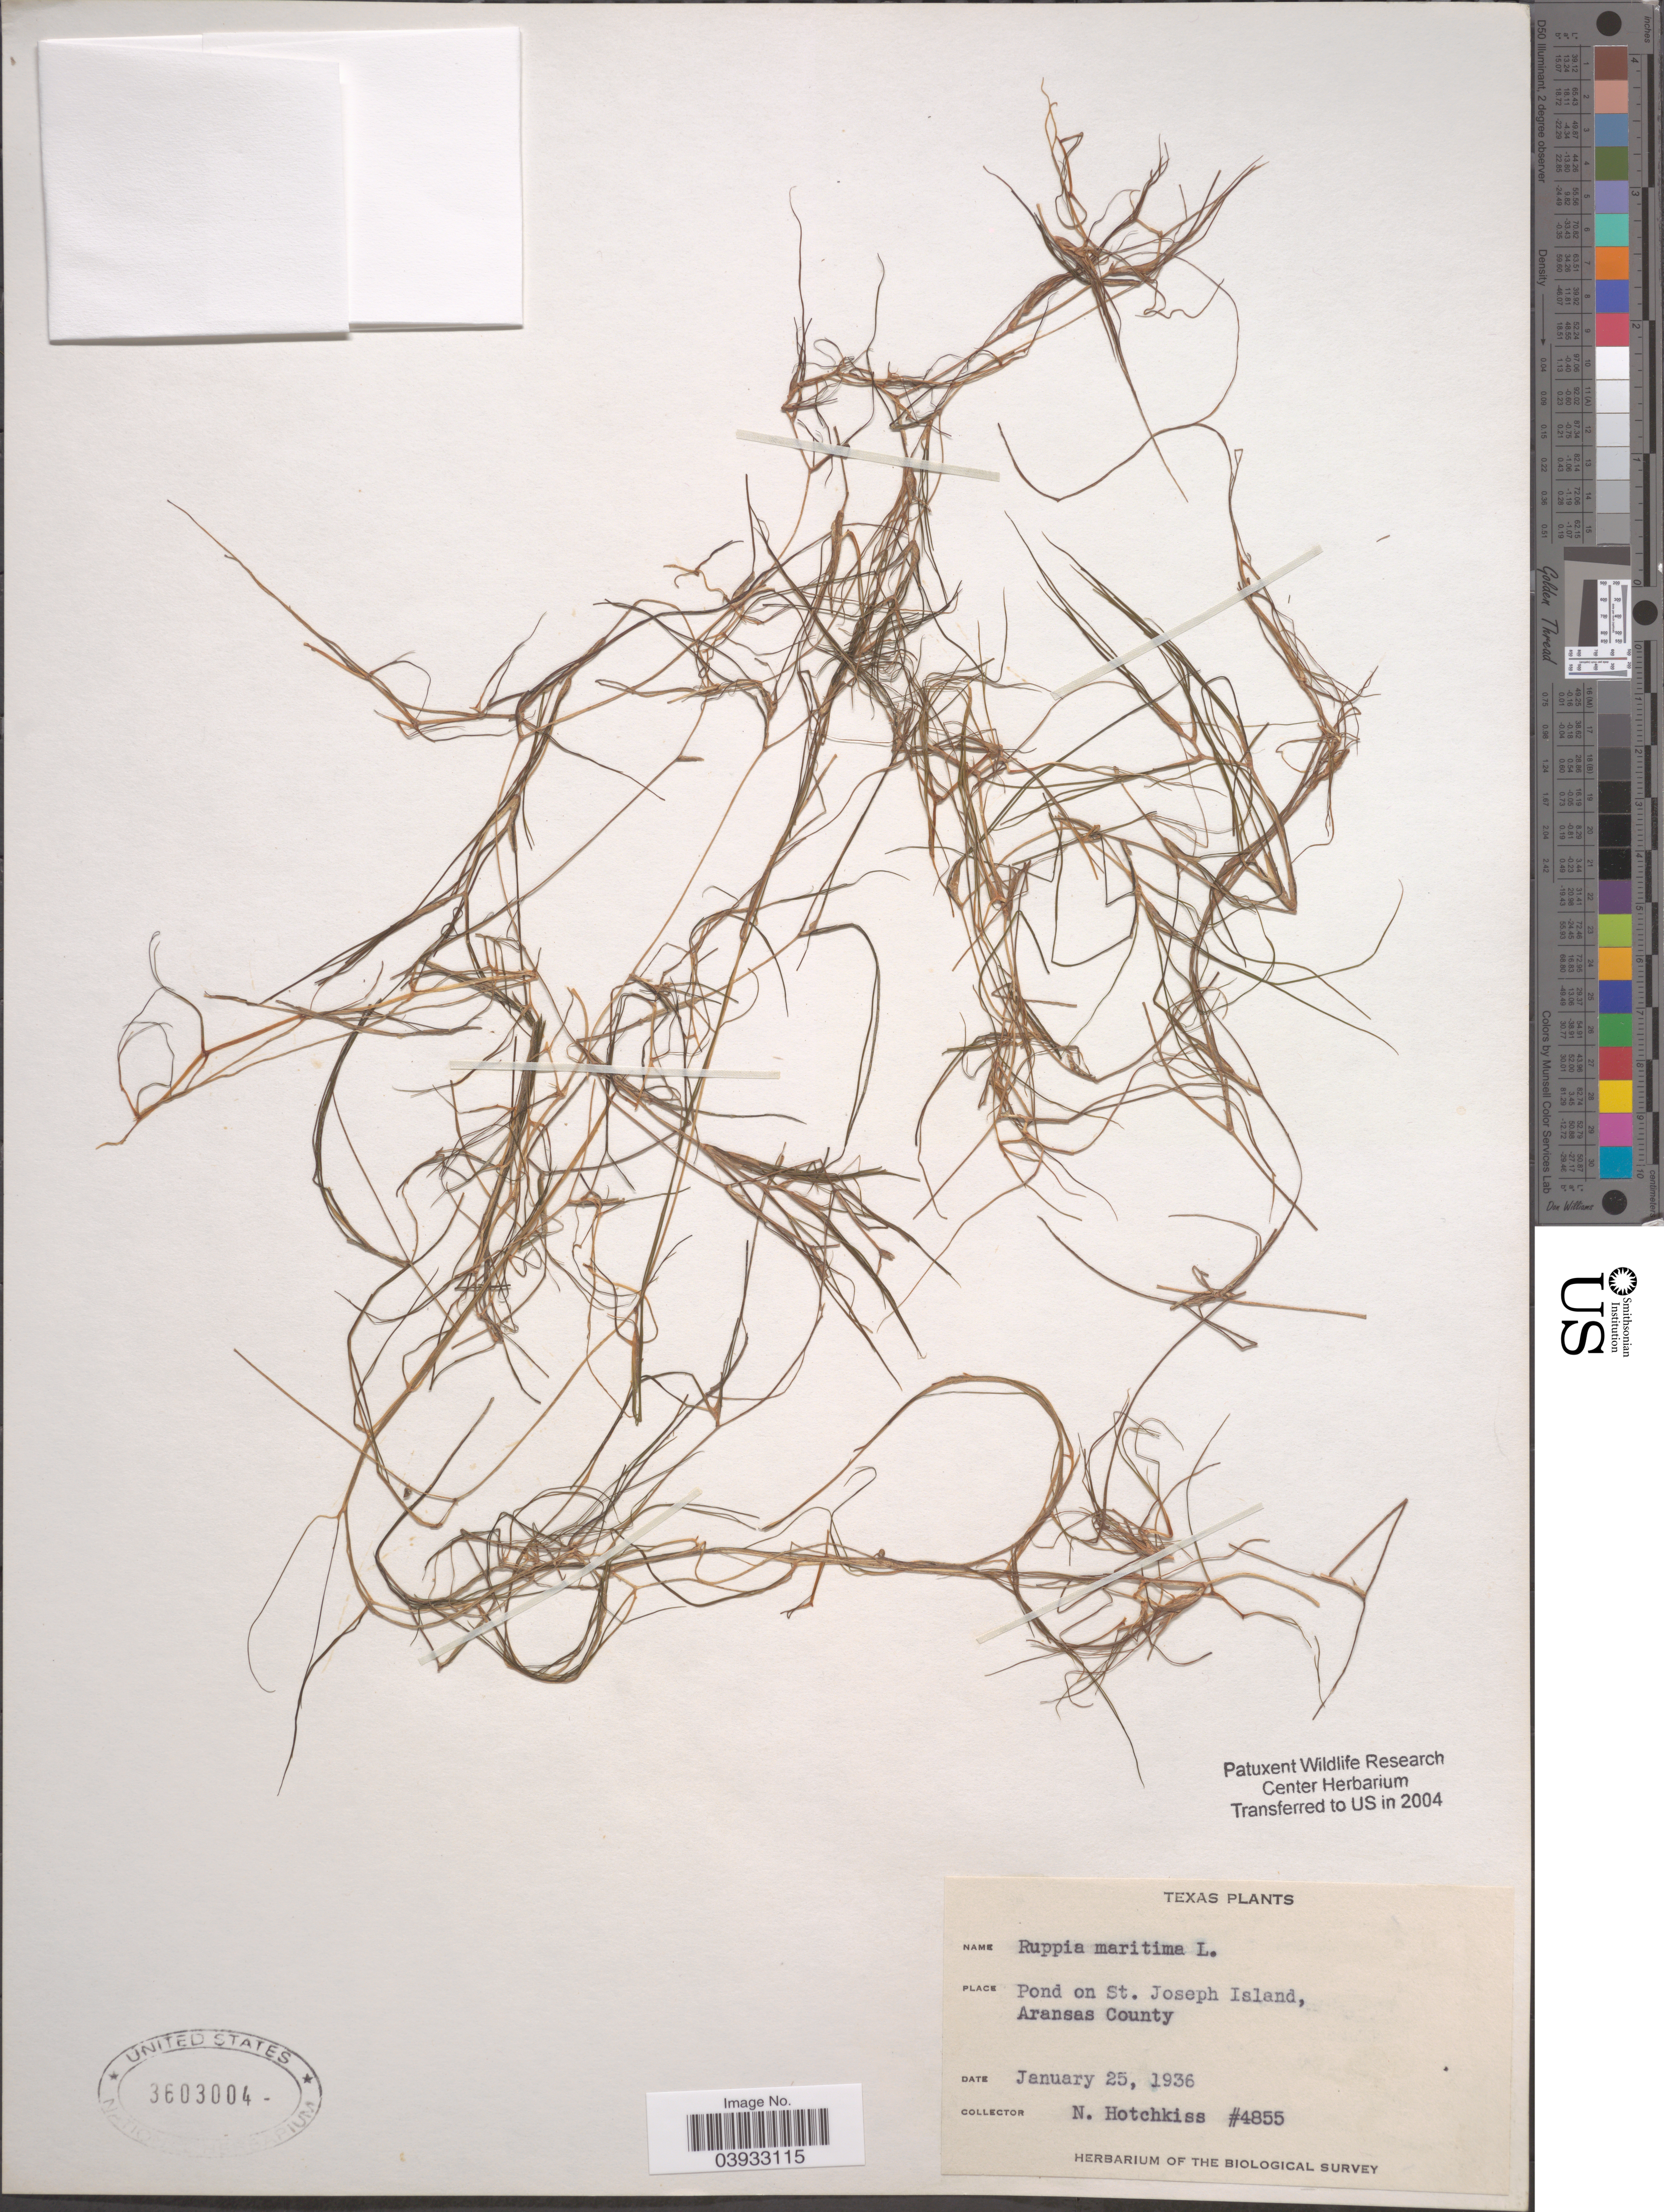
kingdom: Plantae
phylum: Tracheophyta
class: Liliopsida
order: Alismatales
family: Ruppiaceae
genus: Ruppia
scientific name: Ruppia maritima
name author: L.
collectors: N. Hotchkiss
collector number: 4855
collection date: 1936-01-25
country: United States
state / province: Texas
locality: Pond on St. Joseph Island, Aransas County.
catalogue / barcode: US 3603004